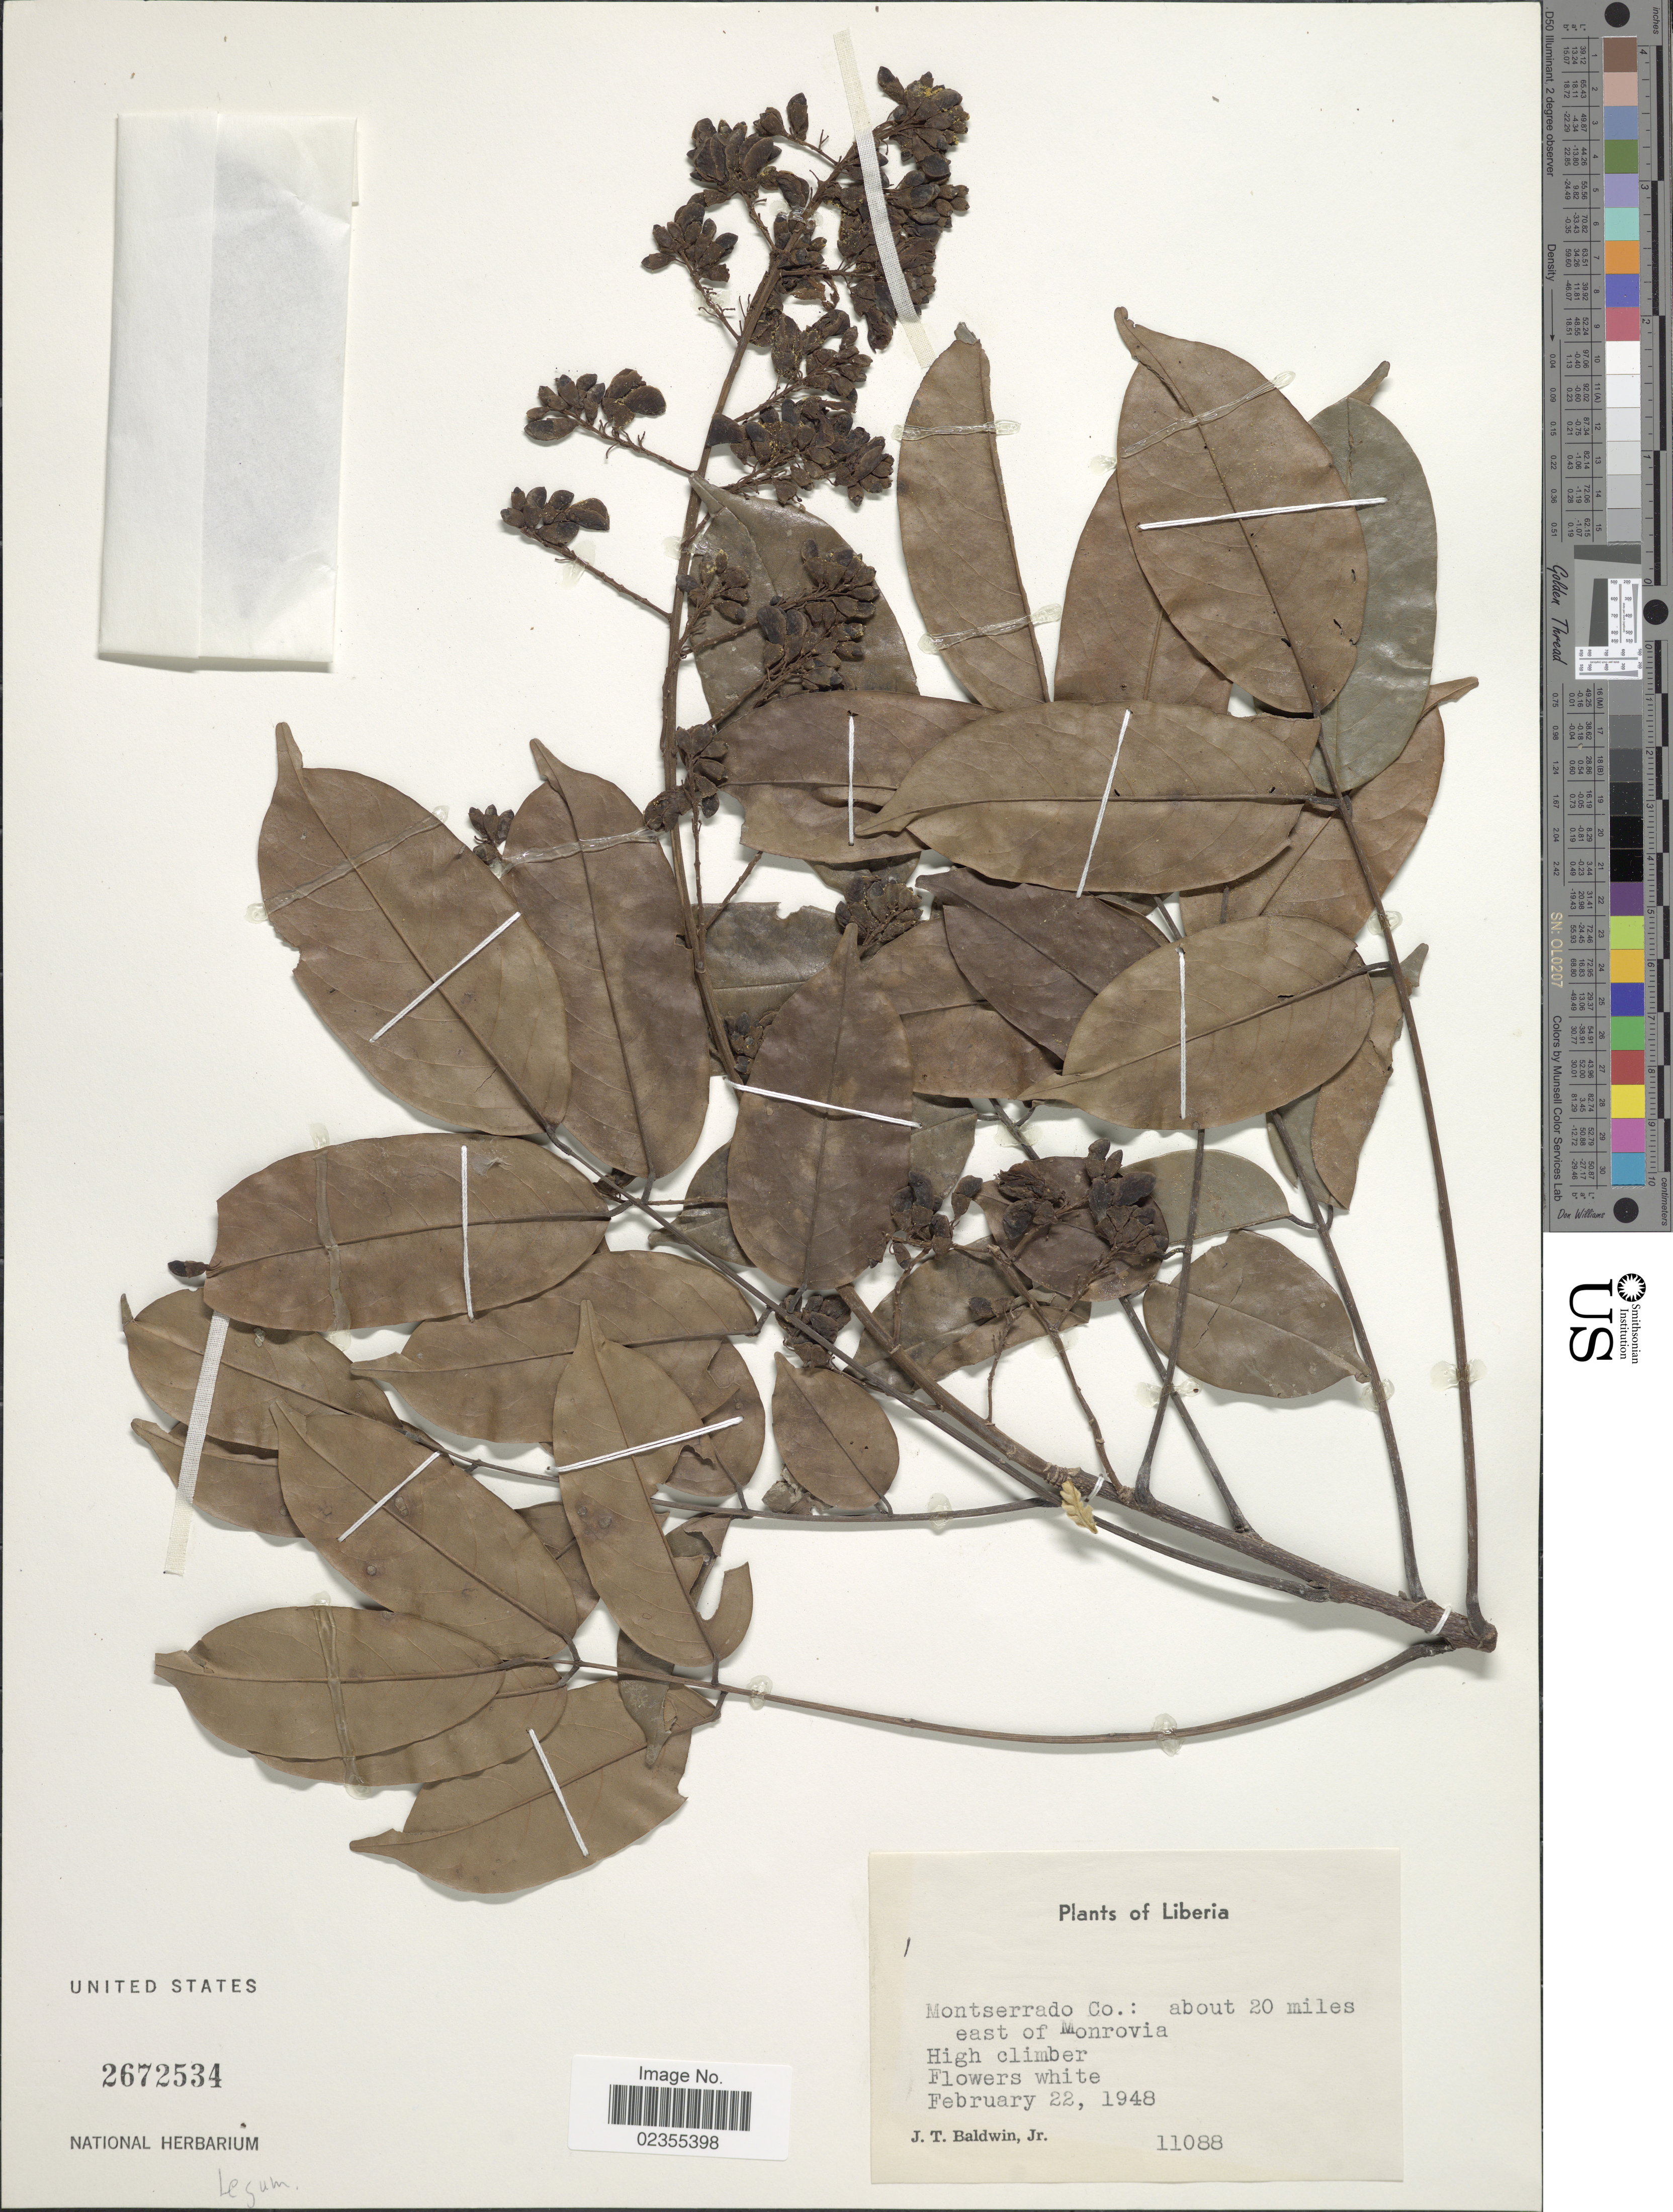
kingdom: Plantae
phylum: Tracheophyta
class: Magnoliopsida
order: Fabales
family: Fabaceae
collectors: J. T. Baldwin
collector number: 11088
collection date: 1948-02-22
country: Liberia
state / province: Montserrado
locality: Montserrado Co: about 20 miles east of Monrovia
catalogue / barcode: US 2672534